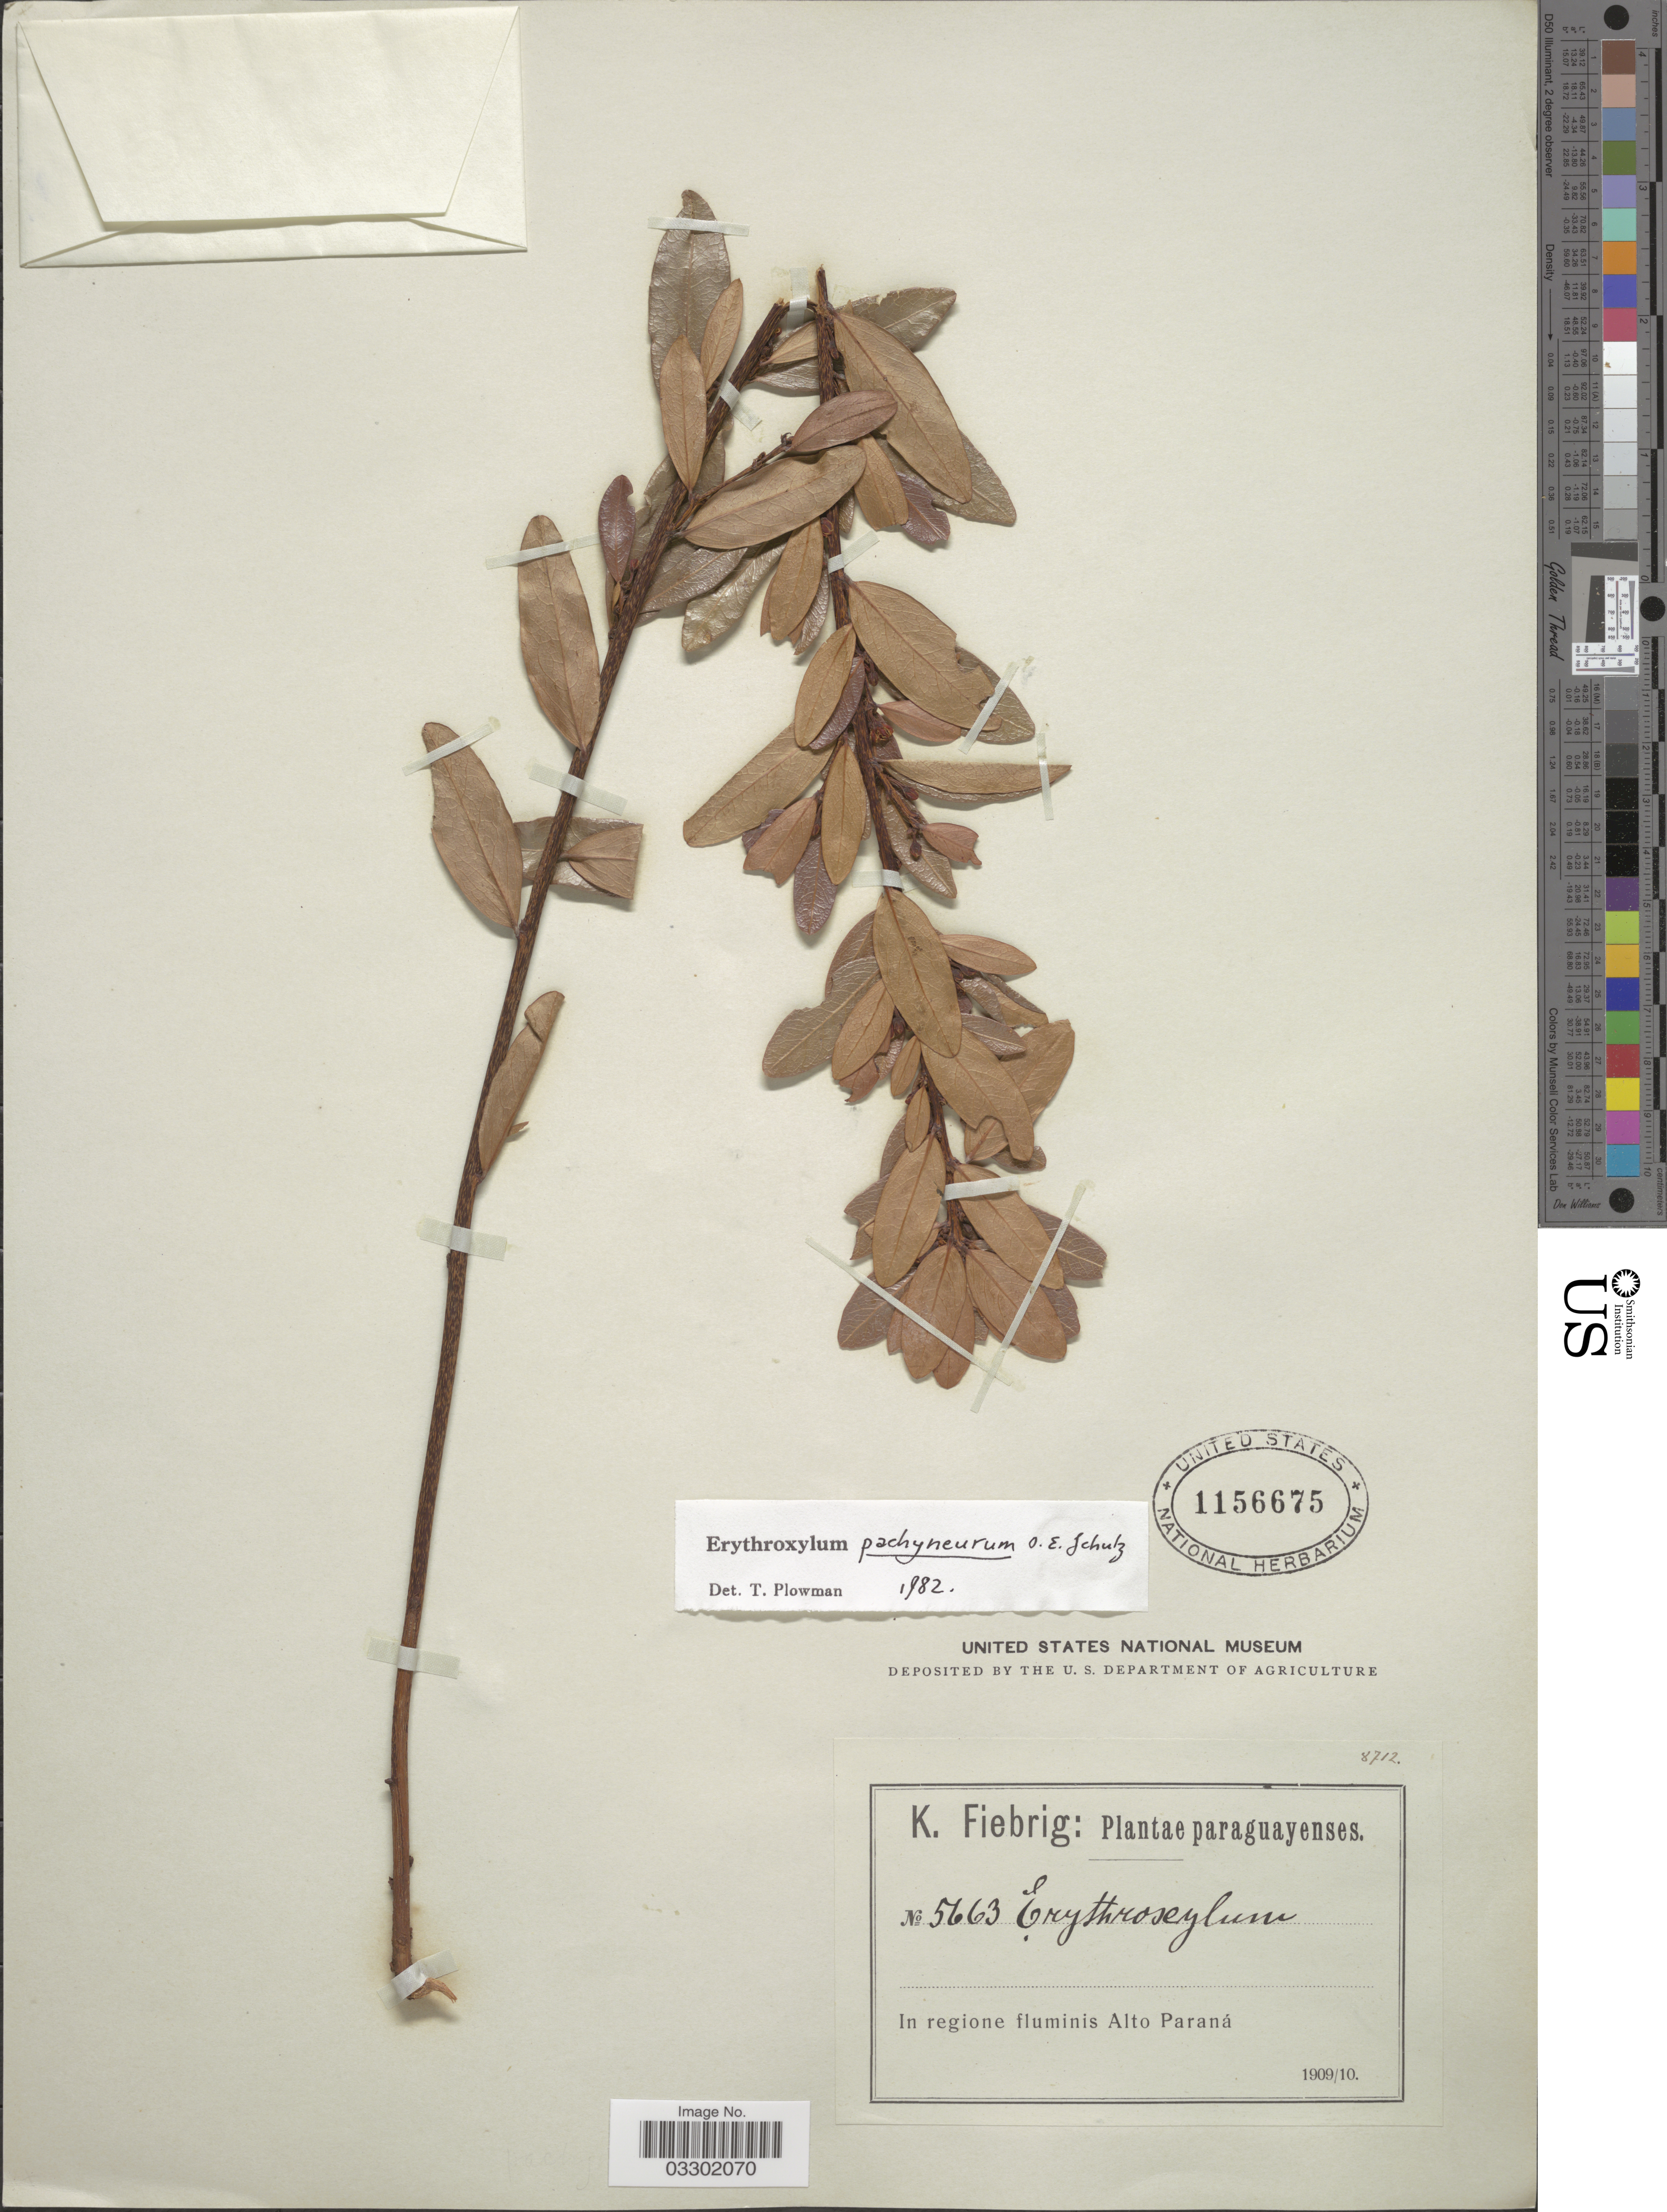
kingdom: Plantae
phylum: Tracheophyta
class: Magnoliopsida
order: Malpighiales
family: Erythroxylaceae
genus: Erythroxylum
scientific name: Erythroxylum pachyneurum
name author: O.E. Schultz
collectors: K. Fiebrig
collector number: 5663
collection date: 1909/1910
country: Paraguay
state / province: Alto Parana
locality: In regione fluminis Alto Paraná.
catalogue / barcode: US 1156675